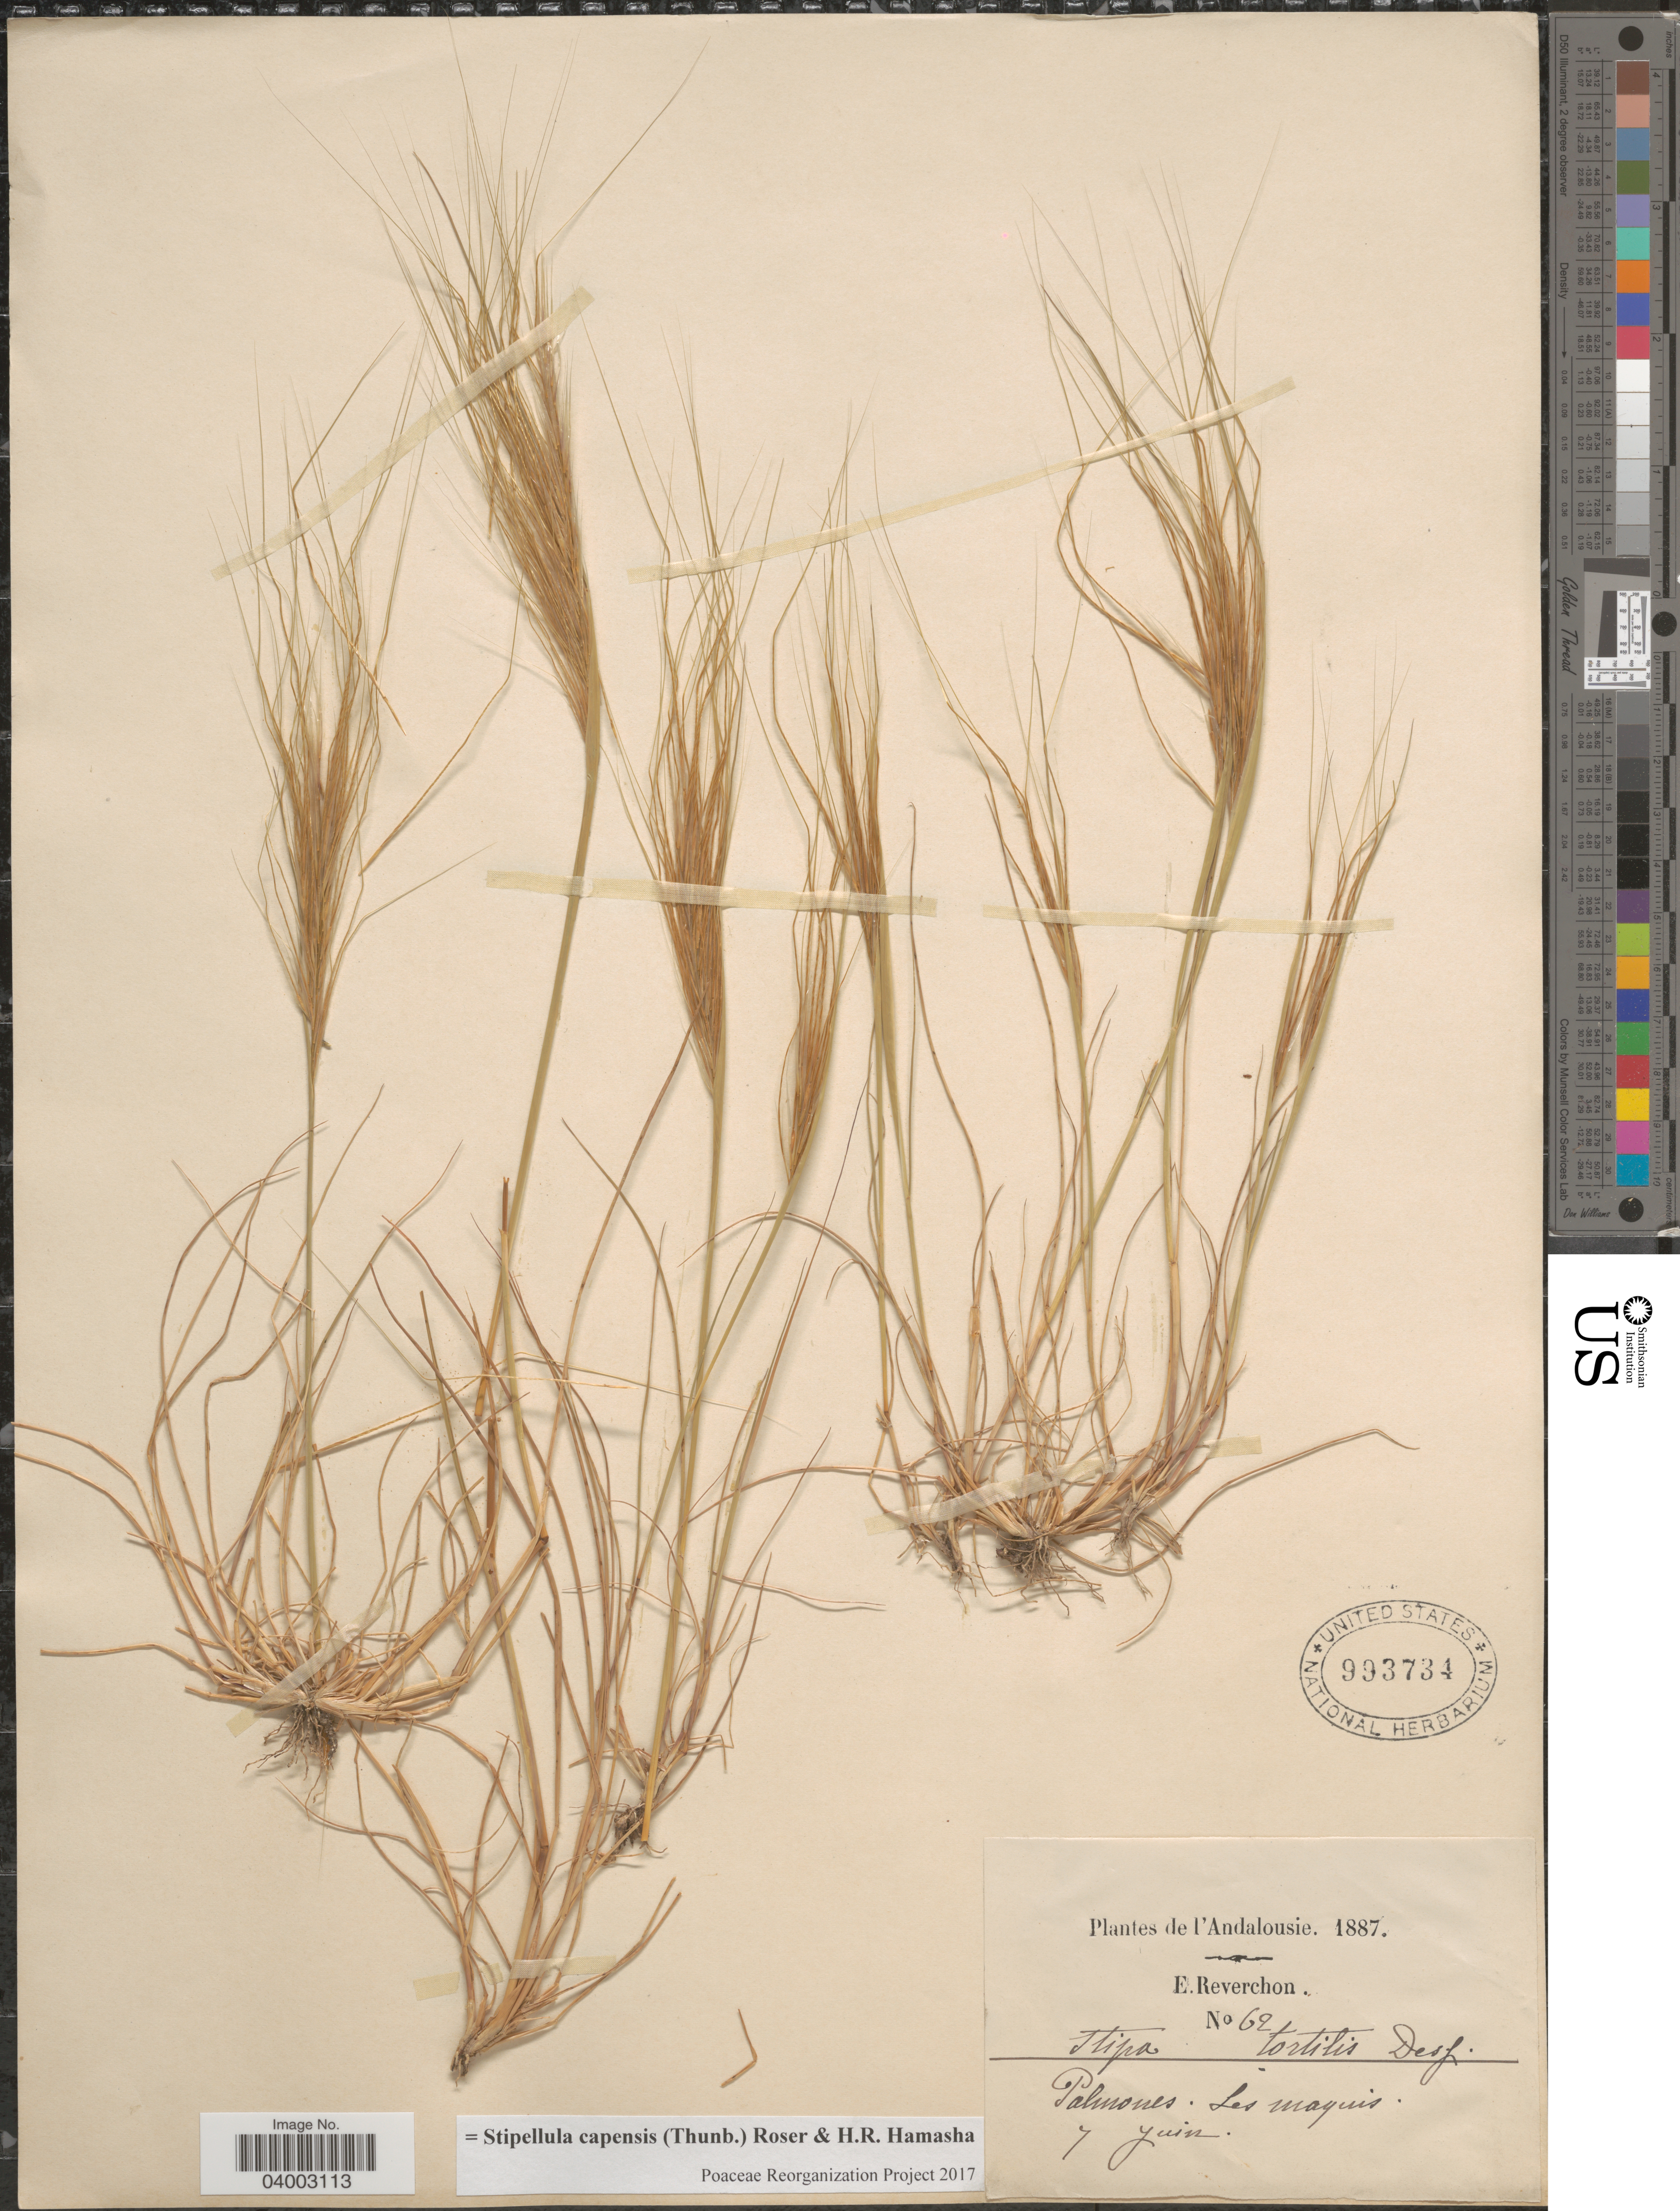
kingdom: Plantae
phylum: Tracheophyta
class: Liliopsida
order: Poales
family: Poaceae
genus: Stipellula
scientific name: Stipellula capensis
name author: (Thunb.) Röser & H. R. Hamasha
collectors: E. Reverchon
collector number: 62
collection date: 1887-06-07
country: Spain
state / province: Andalucía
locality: L'Andalousie. Palmones. Les Maquis.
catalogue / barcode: US 993734